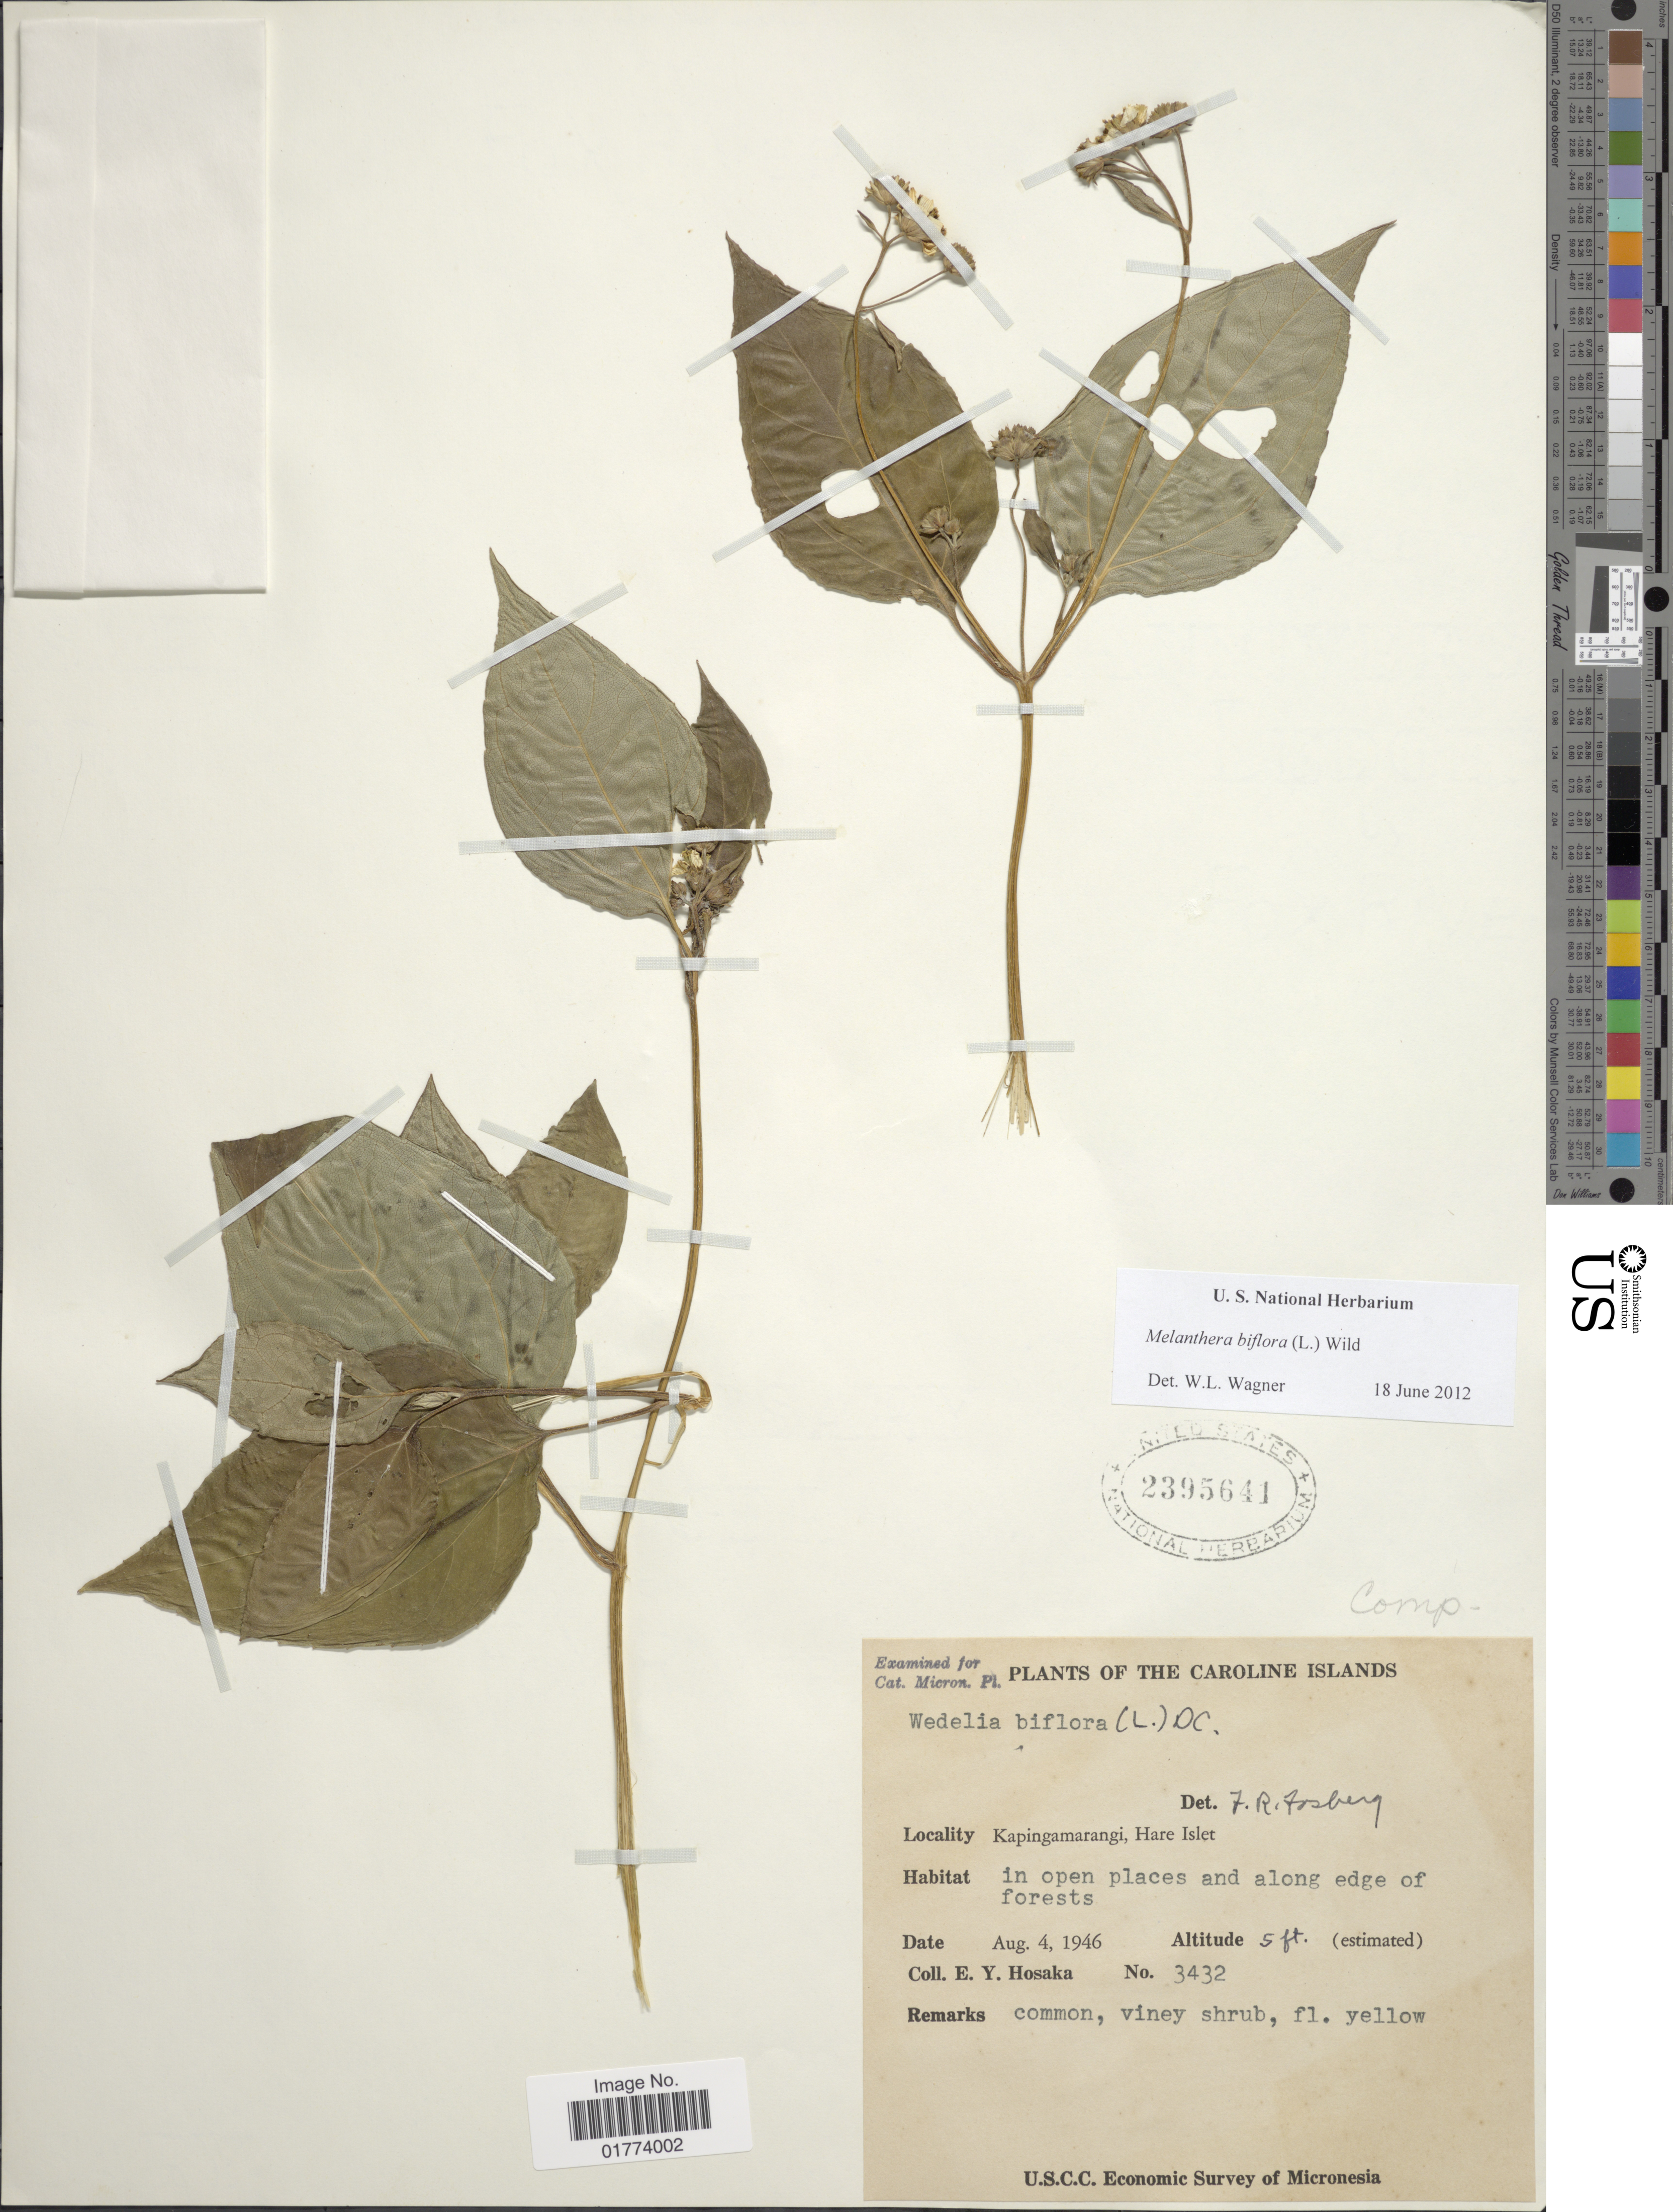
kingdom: Plantae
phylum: Tracheophyta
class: Magnoliopsida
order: Asterales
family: Asteraceae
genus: Wollastonia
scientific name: Wollastonia biflora var. biflora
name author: (L.) DC.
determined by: Wagner, W. L., (BOT), Smithsonian Institution - National Museum of Natural History (UNITED STATES)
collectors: E. Y. Hosaka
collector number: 3432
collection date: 1946-08-04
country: Micronesia, Federated States of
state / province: Pohnpei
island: Kapingamarangi Atoll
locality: Caroline Islands, Kapingamarangi, Hare Islet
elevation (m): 2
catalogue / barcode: US 2395641